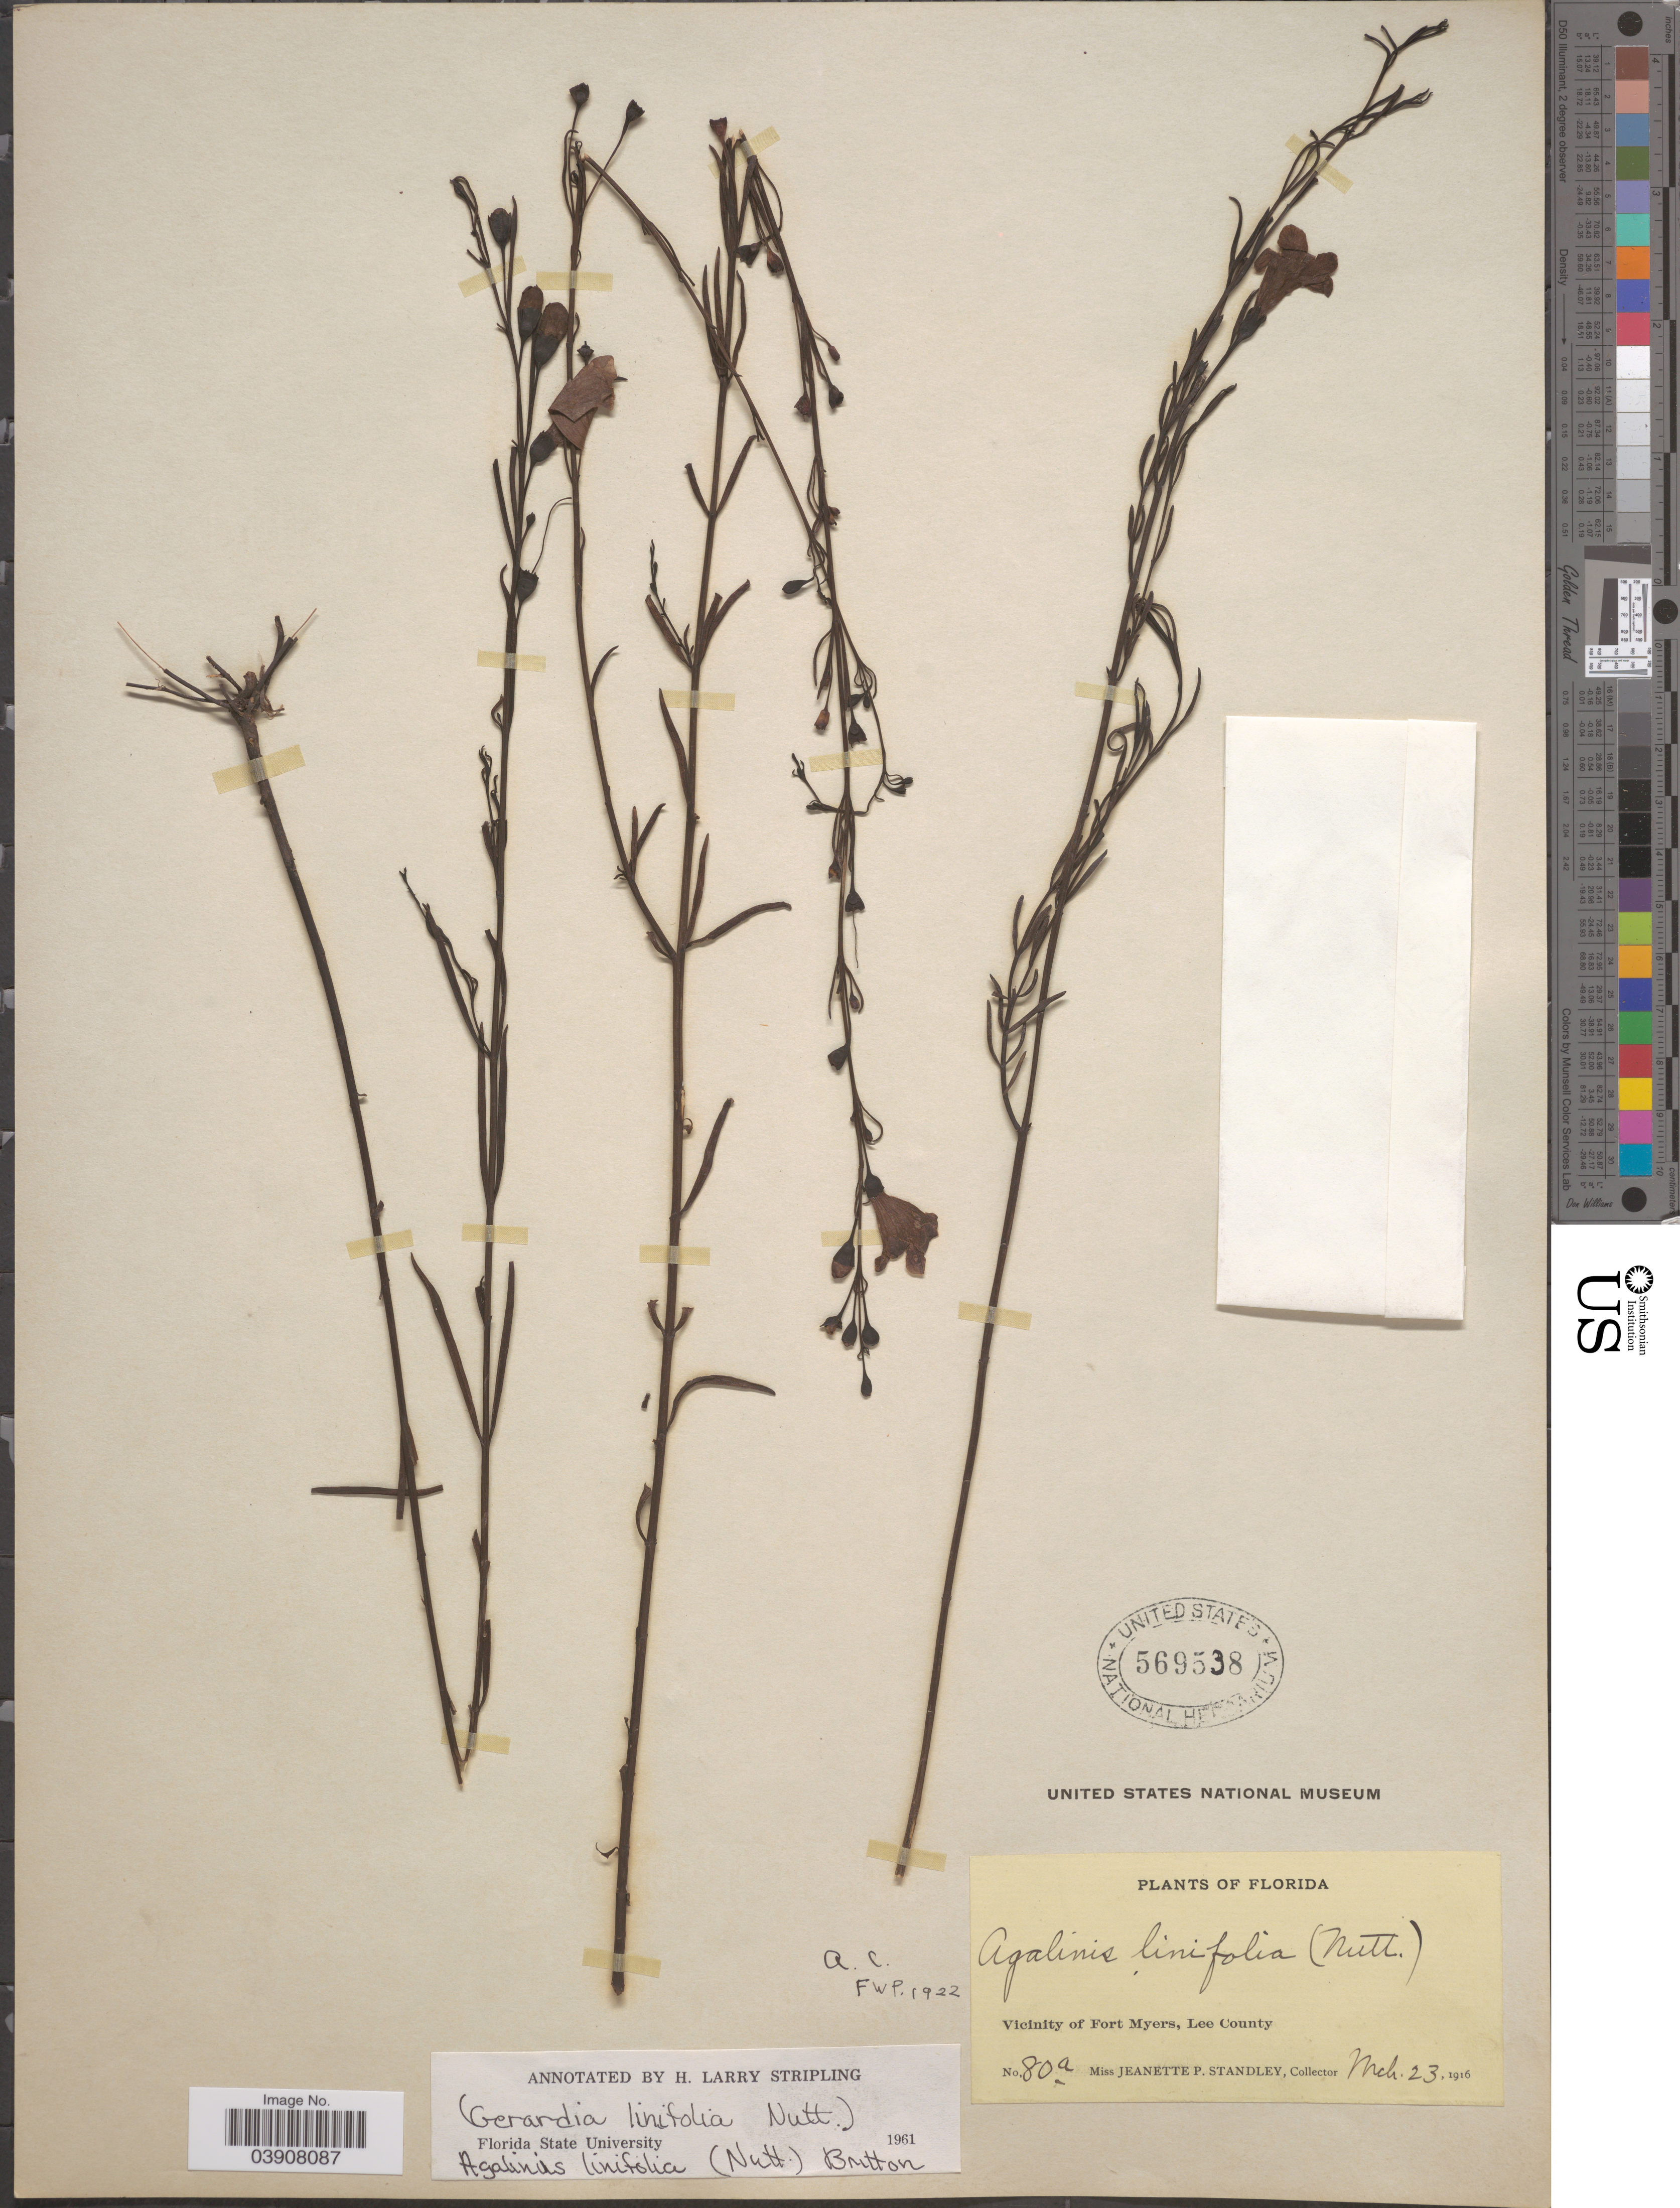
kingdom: Plantae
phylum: Tracheophyta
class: Magnoliopsida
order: Lamiales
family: Orobanchaceae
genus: Agalinis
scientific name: Agalinis linifolia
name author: (Nutt.) Britton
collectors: J. P. Standley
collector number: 80a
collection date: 1916-03-23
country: United States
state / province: Florida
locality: Vicinity of Fort Myers, Lee County.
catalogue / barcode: US 569538